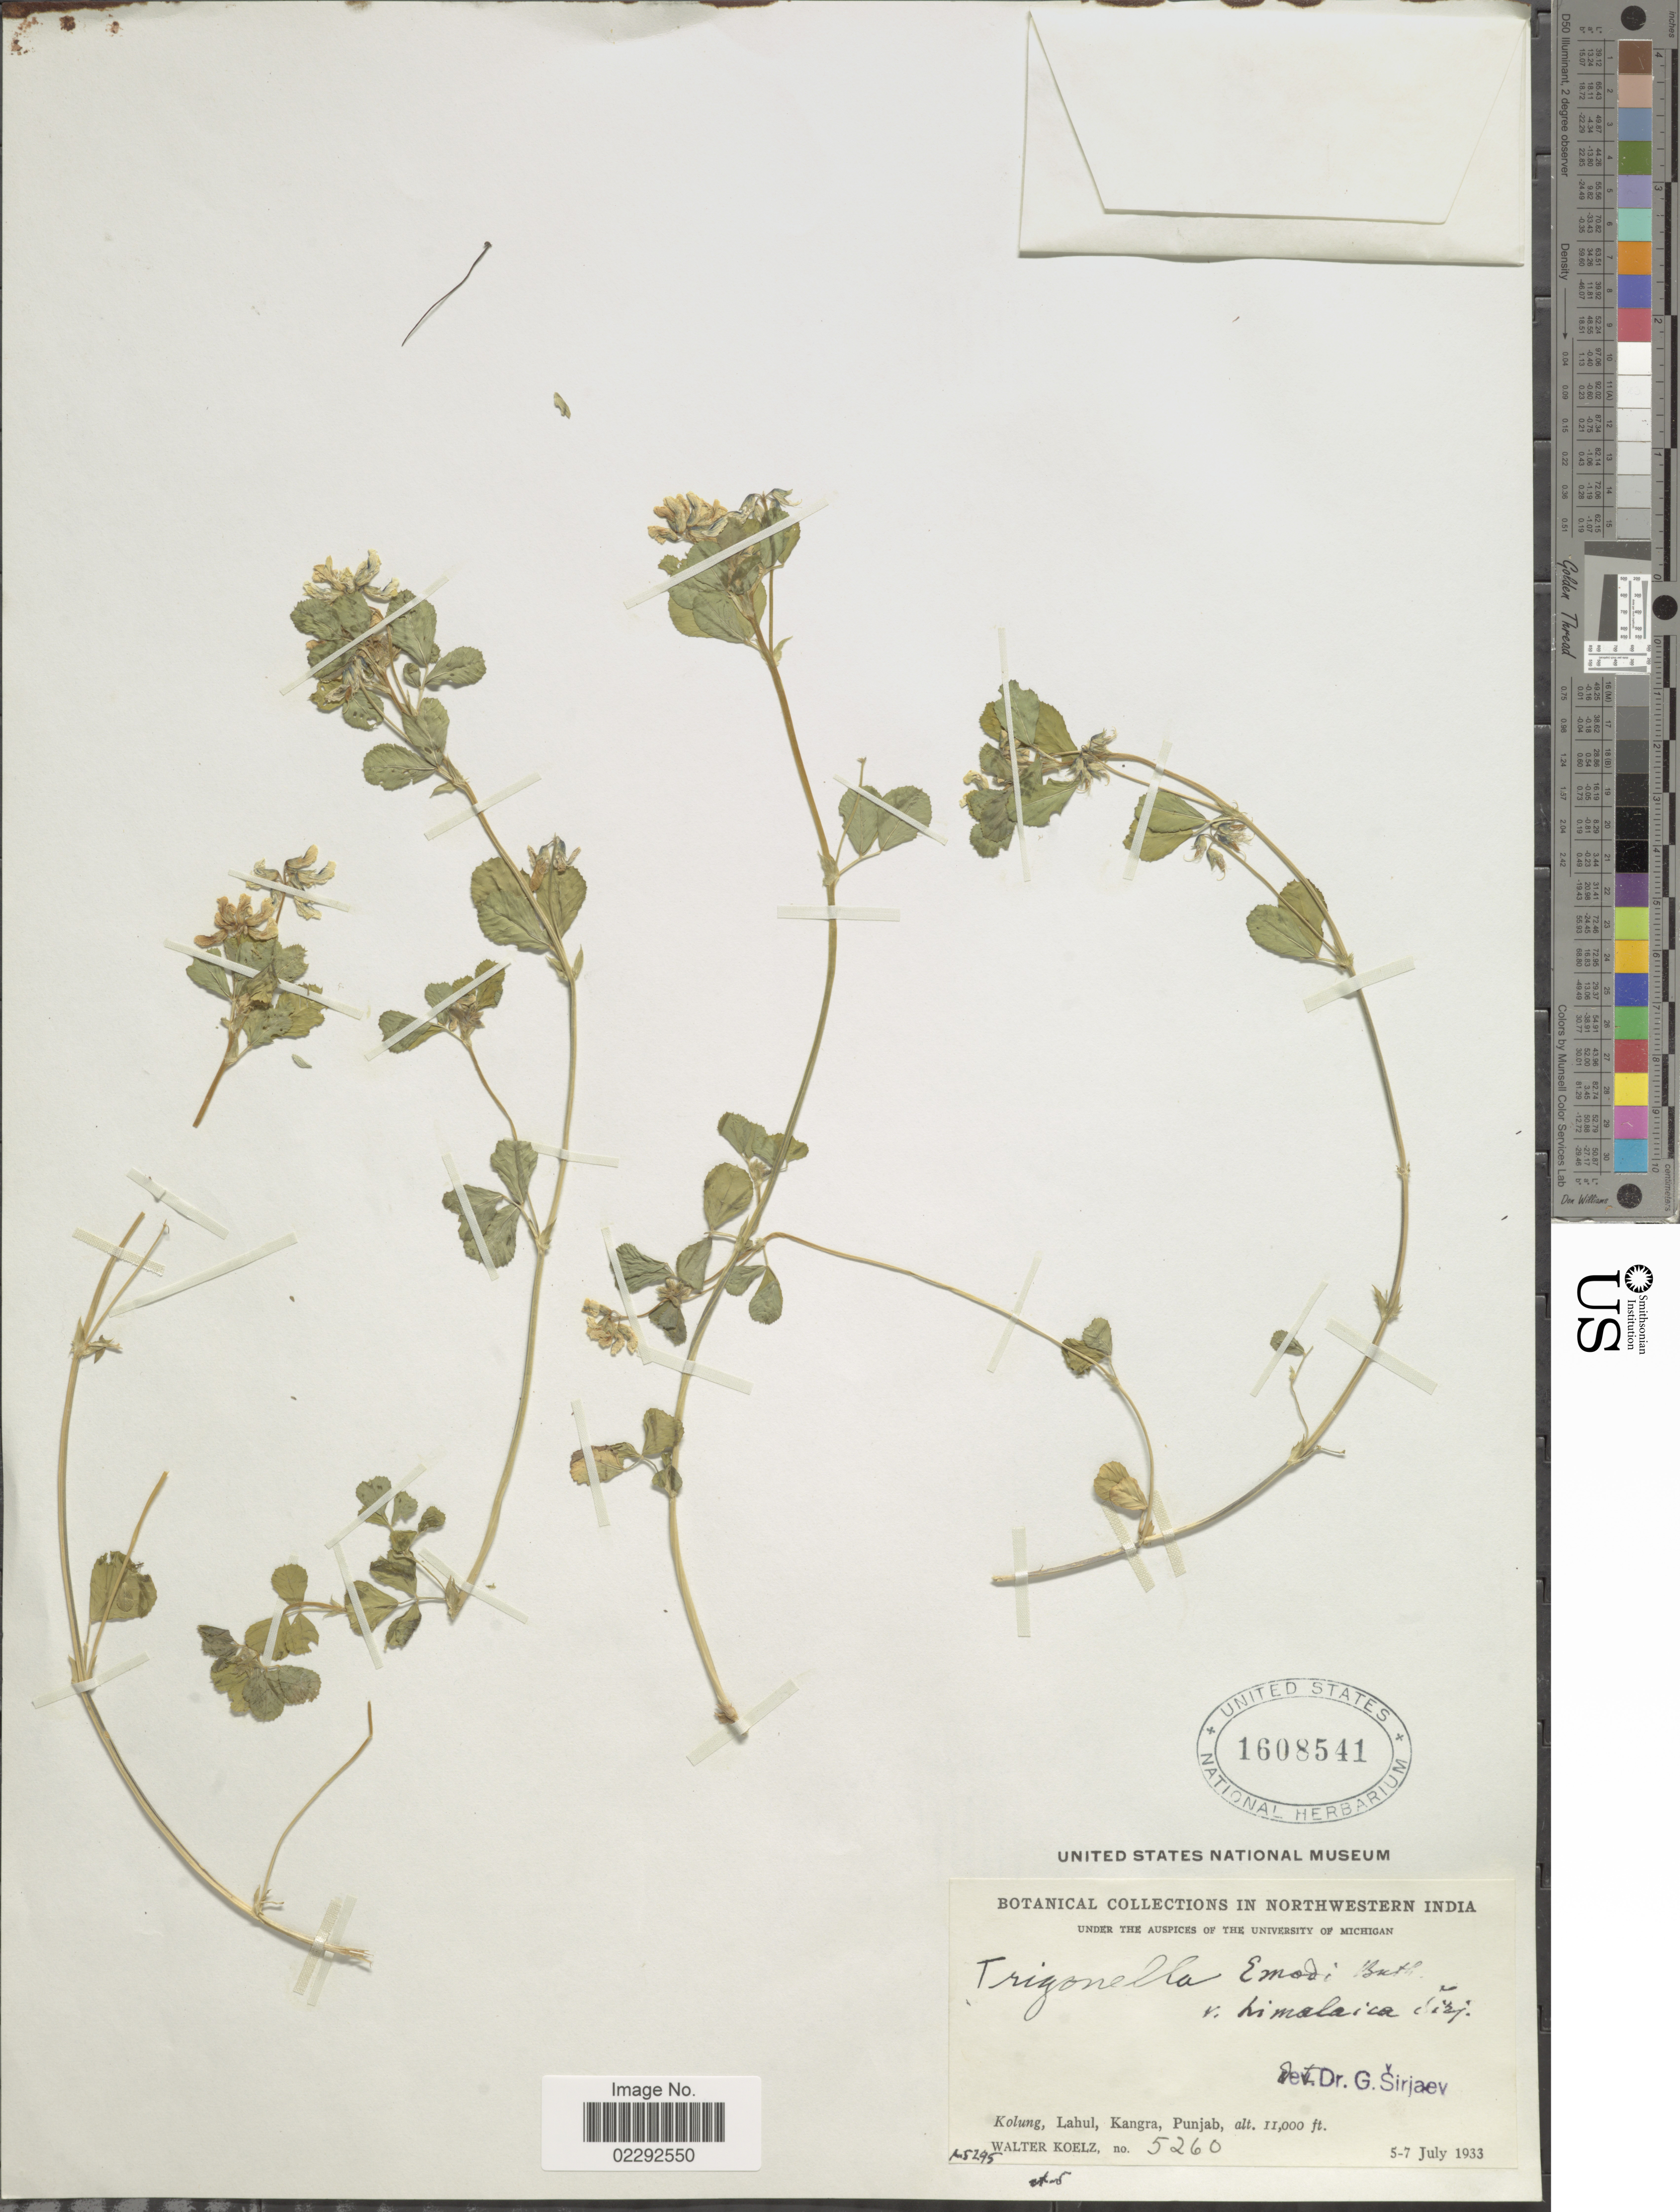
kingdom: Plantae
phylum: Tracheophyta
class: Magnoliopsida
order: Fabales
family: Fabaceae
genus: Trigonella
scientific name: Trigonella emodi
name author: Benth.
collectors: W. N. Koelz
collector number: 5260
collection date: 1933-07-05/1933-07-07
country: India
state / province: Himachal Pradesh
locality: Northwestern India. Kolung, Lahul, Kangra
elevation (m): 3353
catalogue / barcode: US 1608541